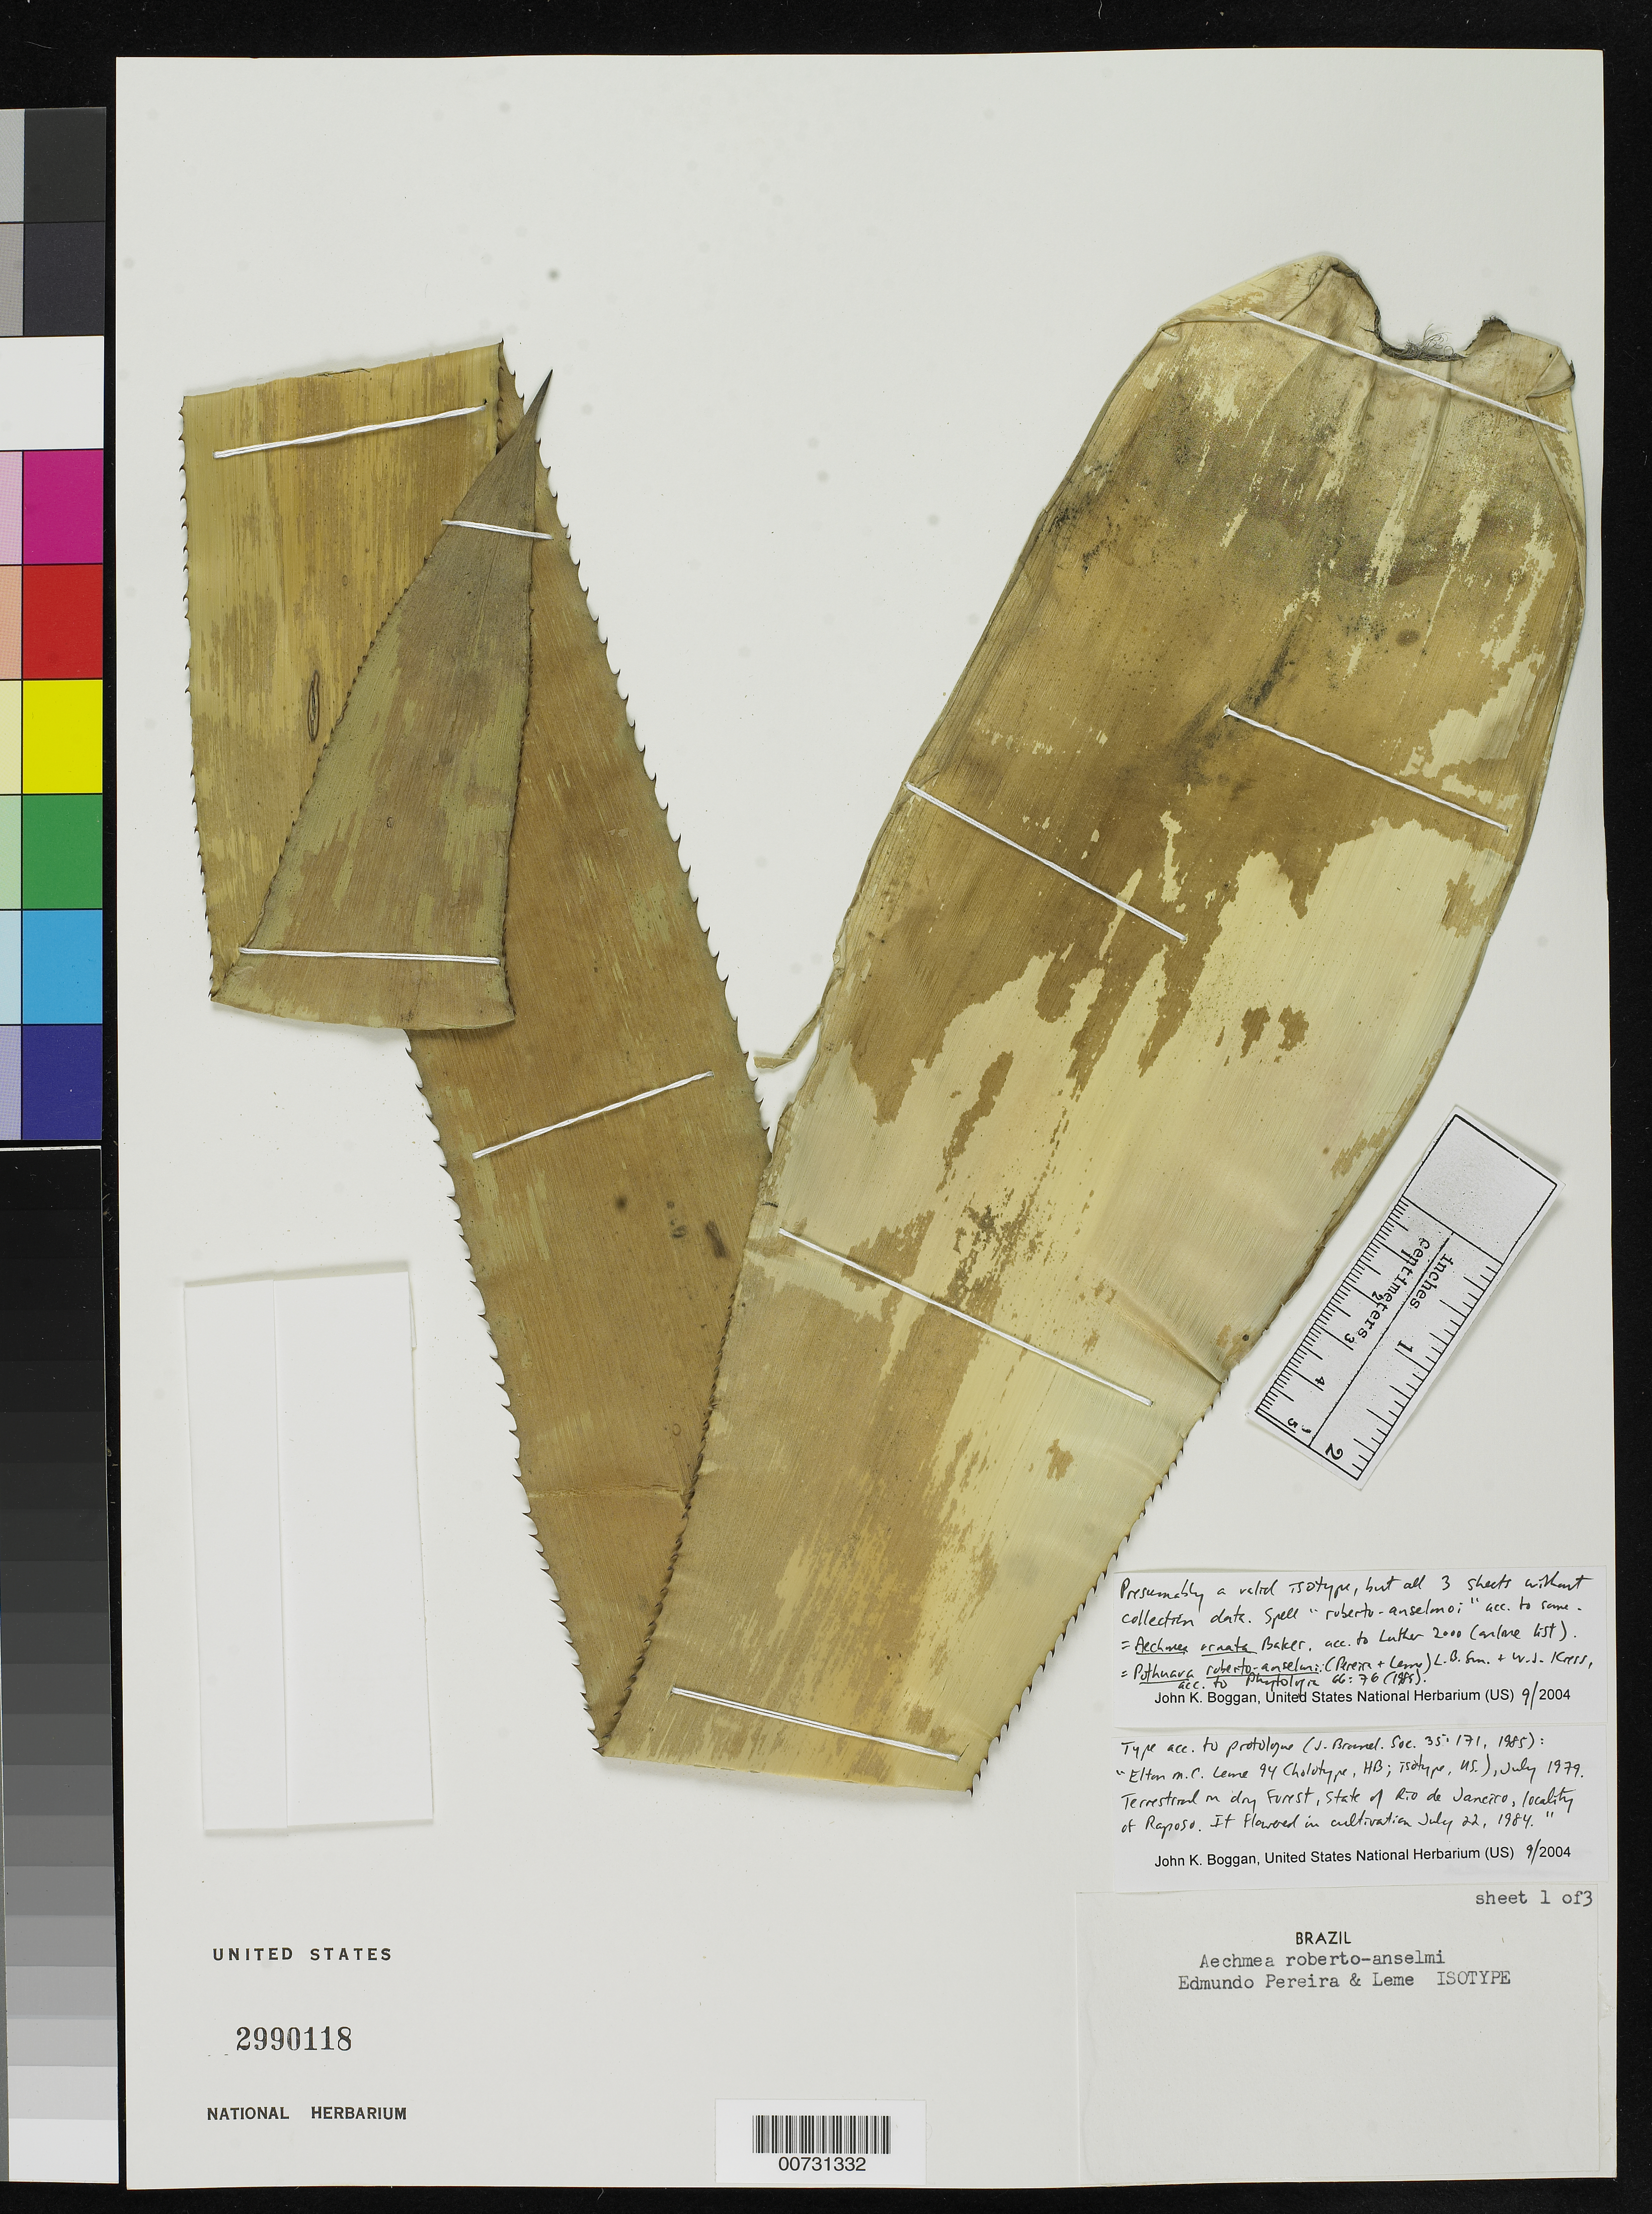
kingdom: Plantae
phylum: Tracheophyta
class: Liliopsida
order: Poales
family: Bromeliaceae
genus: Aechmea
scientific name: Aechmea roberto-anselmi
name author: E. Pereira & Leme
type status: Isotype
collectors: E. M. Leme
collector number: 94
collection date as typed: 22 Jul 1984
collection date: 1984-07-22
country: Brazil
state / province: Rio de Janeiro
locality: Raposo.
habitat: Dry forest.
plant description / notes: Named for Roberto Anselmo Kautsky as "roberto-anselmi", variously corrected to "anselmii" and "anselmoi". = Pothuava roberto-anselmii [sic] (Pereira & Leme) L.B. Sm. & W.J. Kress, Phytologia 66: 76 (1989) or =A. ornata Baker (Luther 2000, online list).; Collection data taken from protologue (all 3 US sheets without collection data).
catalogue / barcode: US 2990118